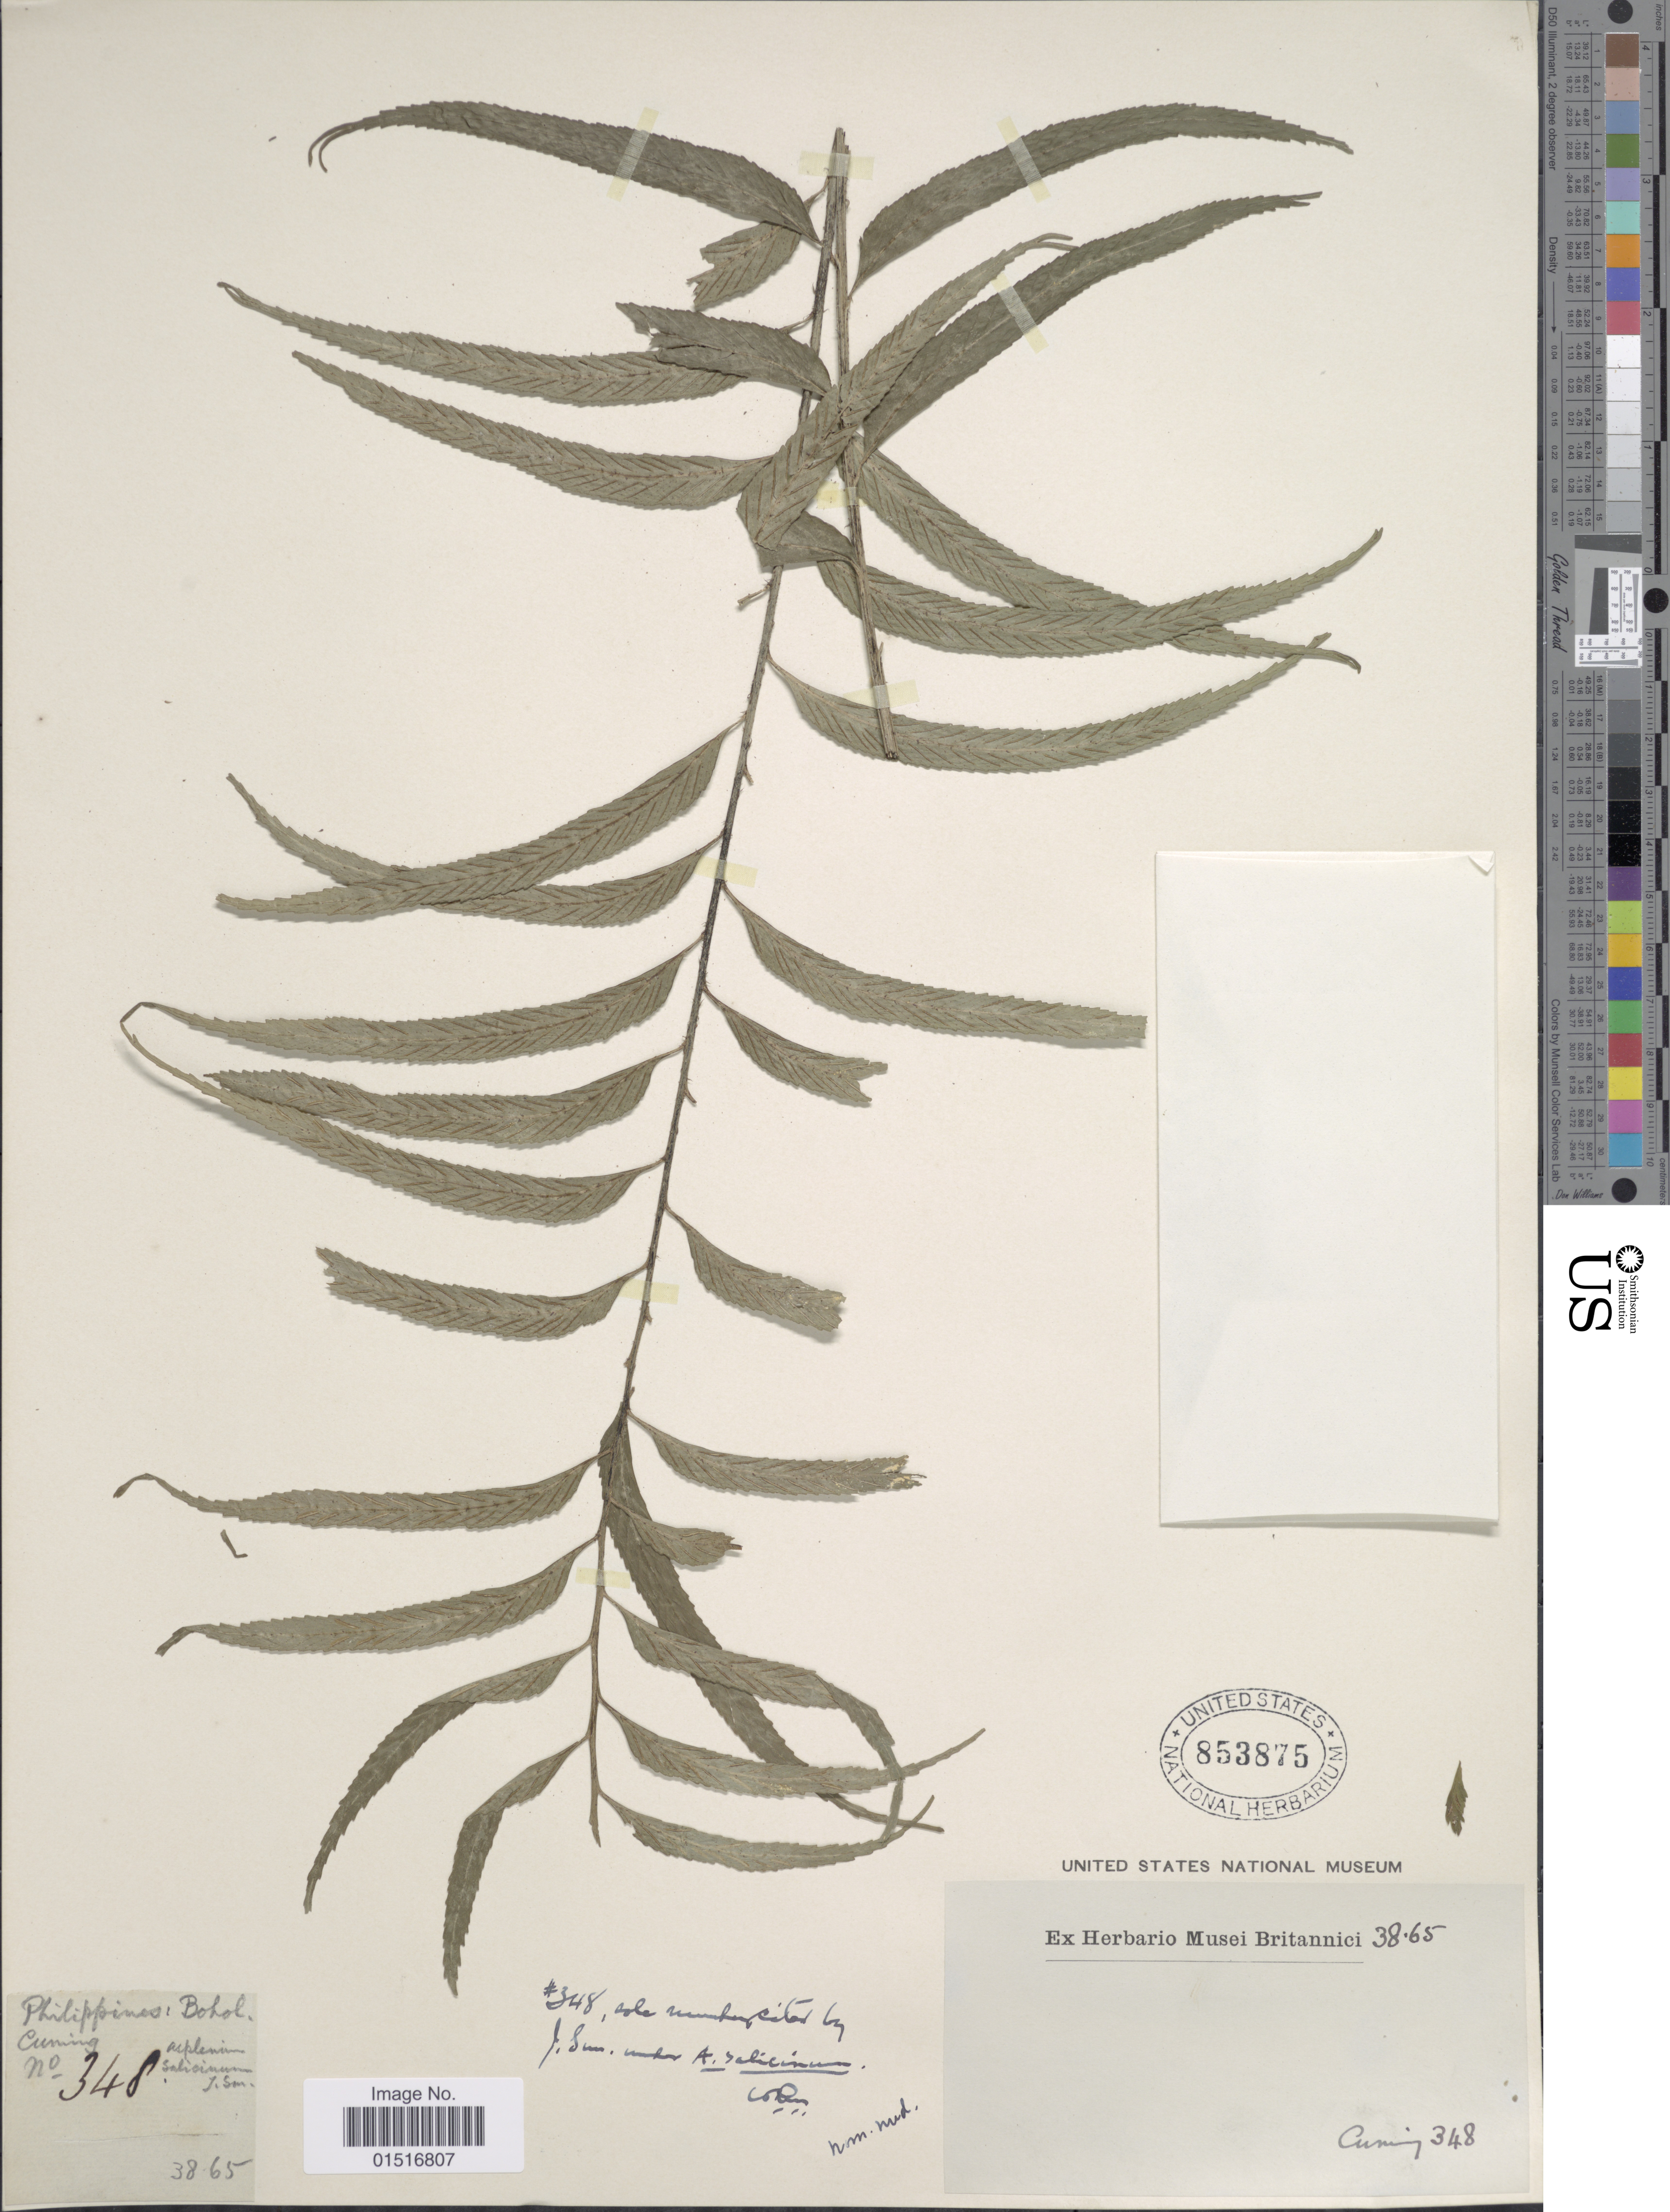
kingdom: Plantae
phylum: Tracheophyta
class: Polypodiopsida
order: Polypodiales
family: Aspleniaceae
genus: Asplenium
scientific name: Asplenium persicifolium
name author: J. Sm. ex Mett.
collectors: -. Cuming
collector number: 348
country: Philippines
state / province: Central Visayas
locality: Bohol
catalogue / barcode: US 853875